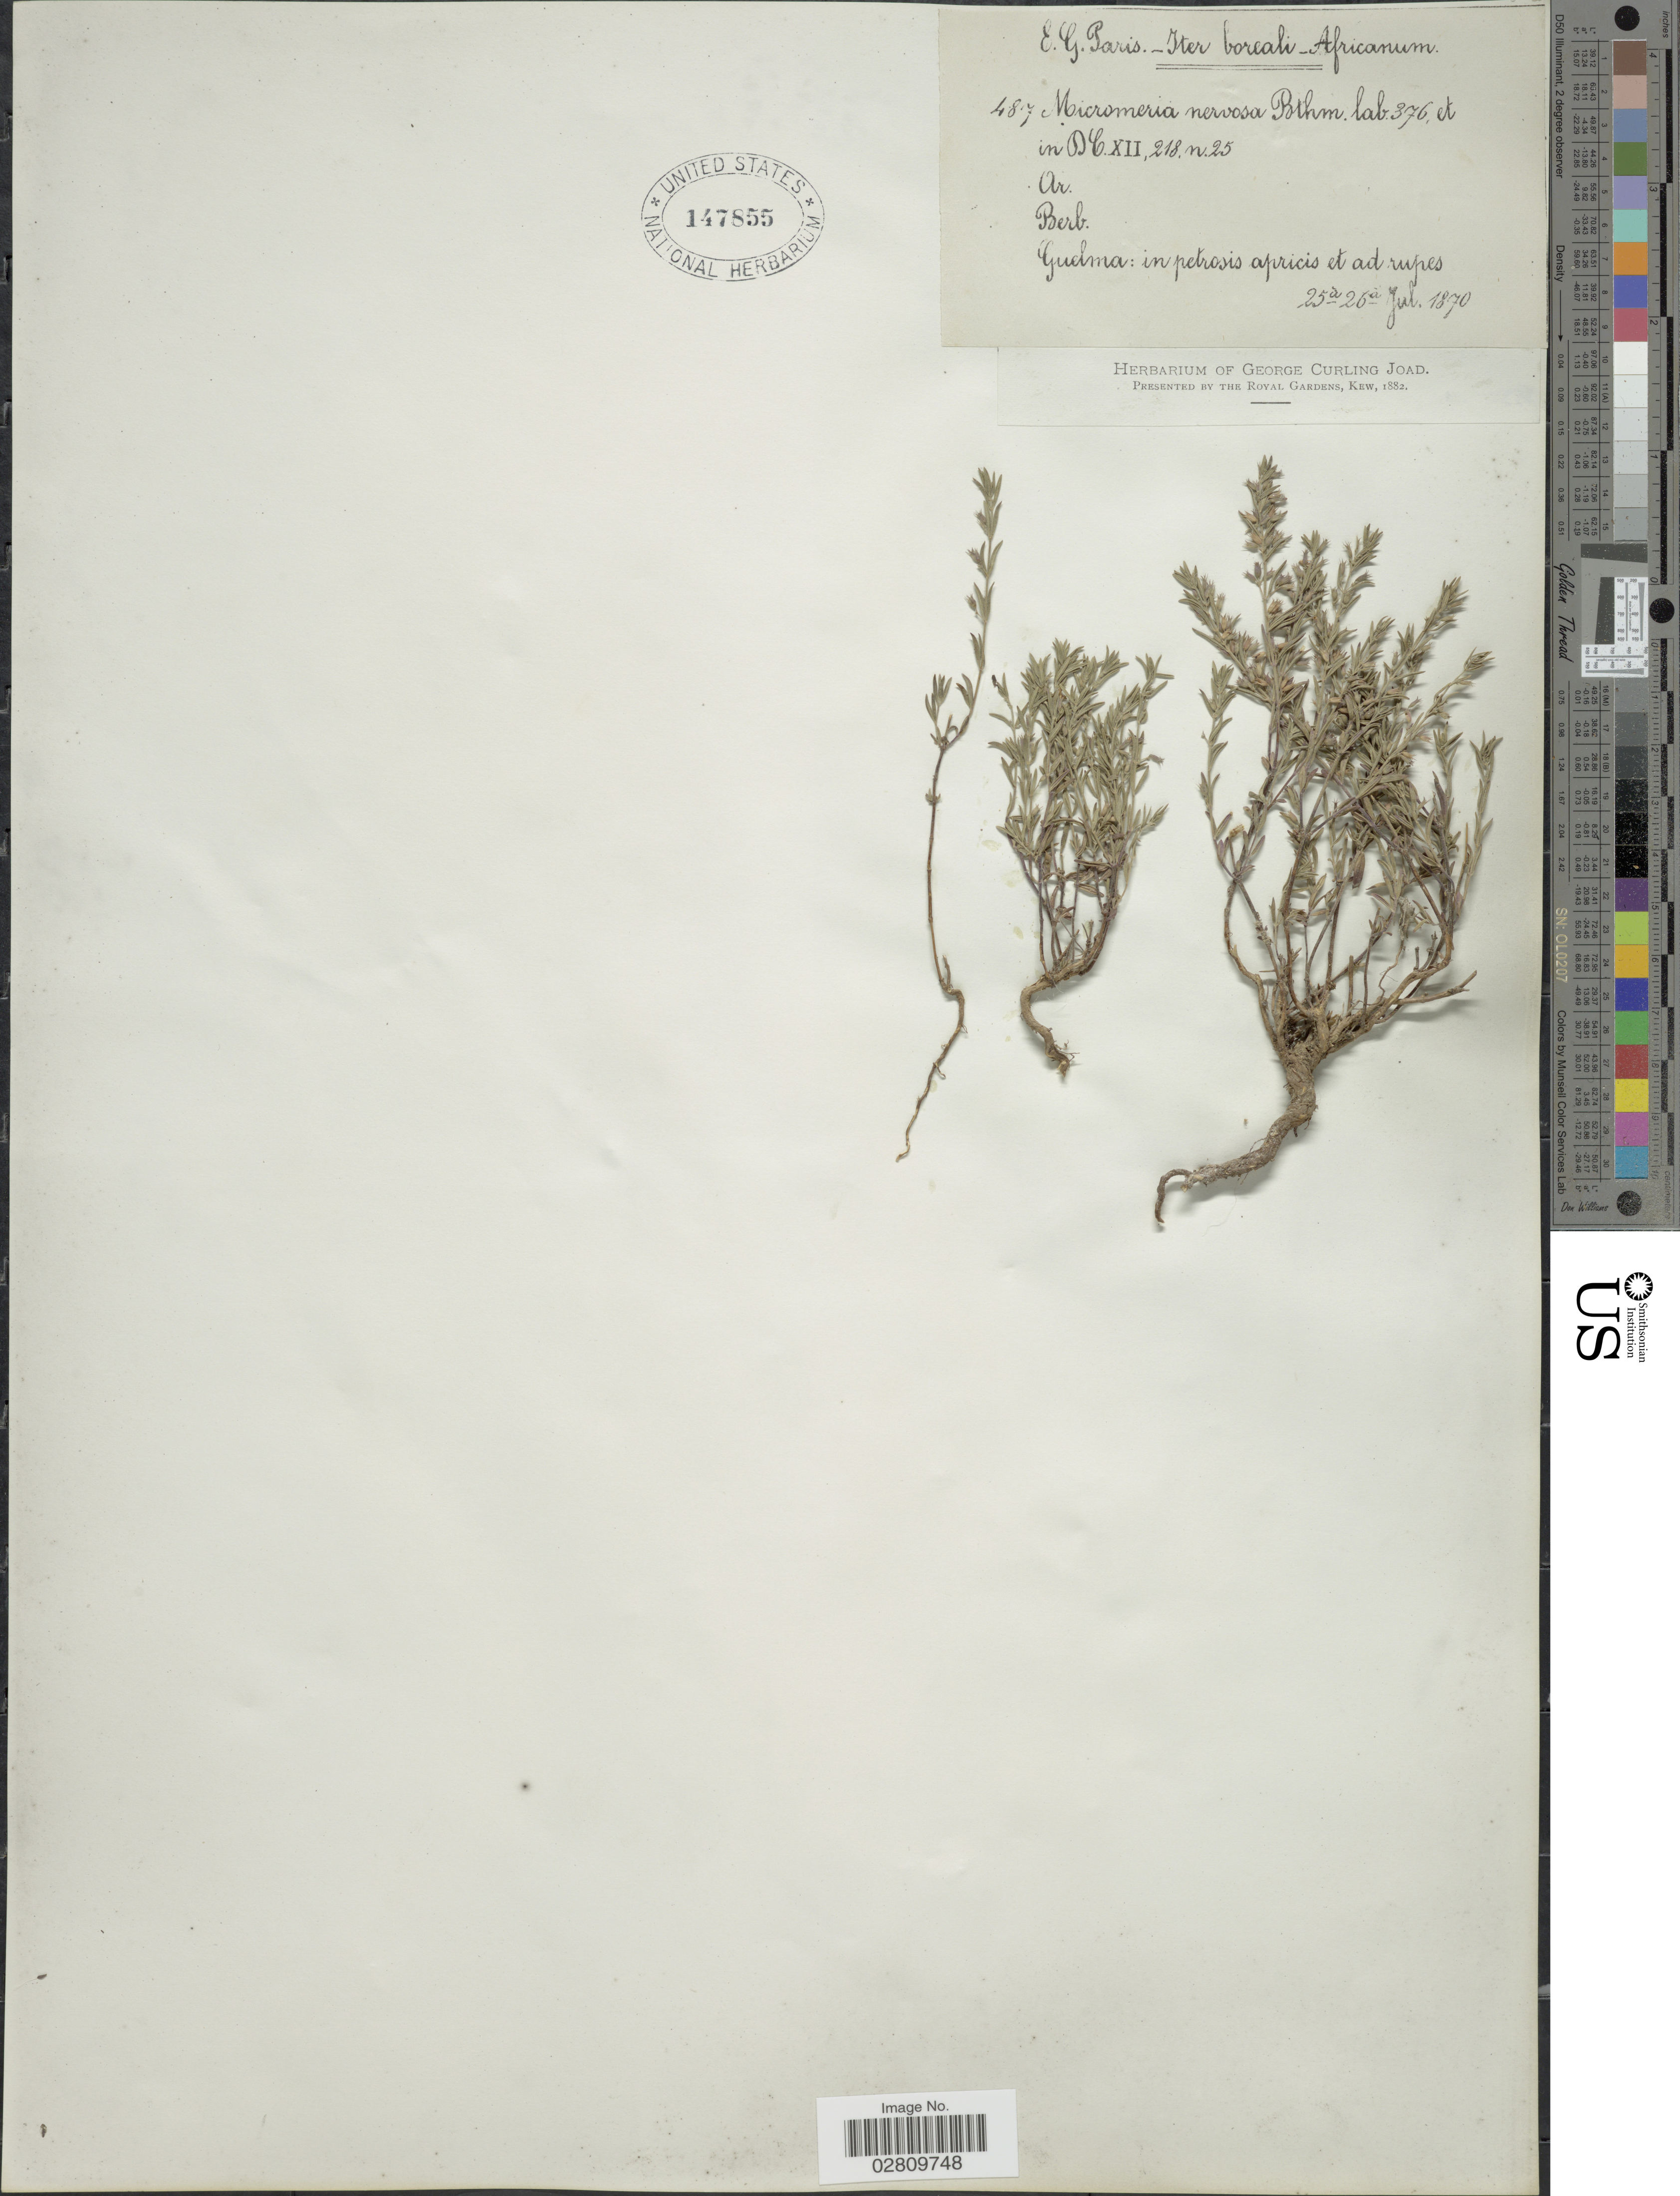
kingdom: Plantae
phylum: Tracheophyta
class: Magnoliopsida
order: Lamiales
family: Lamiaceae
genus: Micromeria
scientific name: Micromeria nervosa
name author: (Desf.) Benth.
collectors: Paris, E.G.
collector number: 487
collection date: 1870-07-25/1870-07-26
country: Algeria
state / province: Guelma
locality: Iter boreali. In petrosis apricis et ad rupes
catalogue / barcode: US 147855